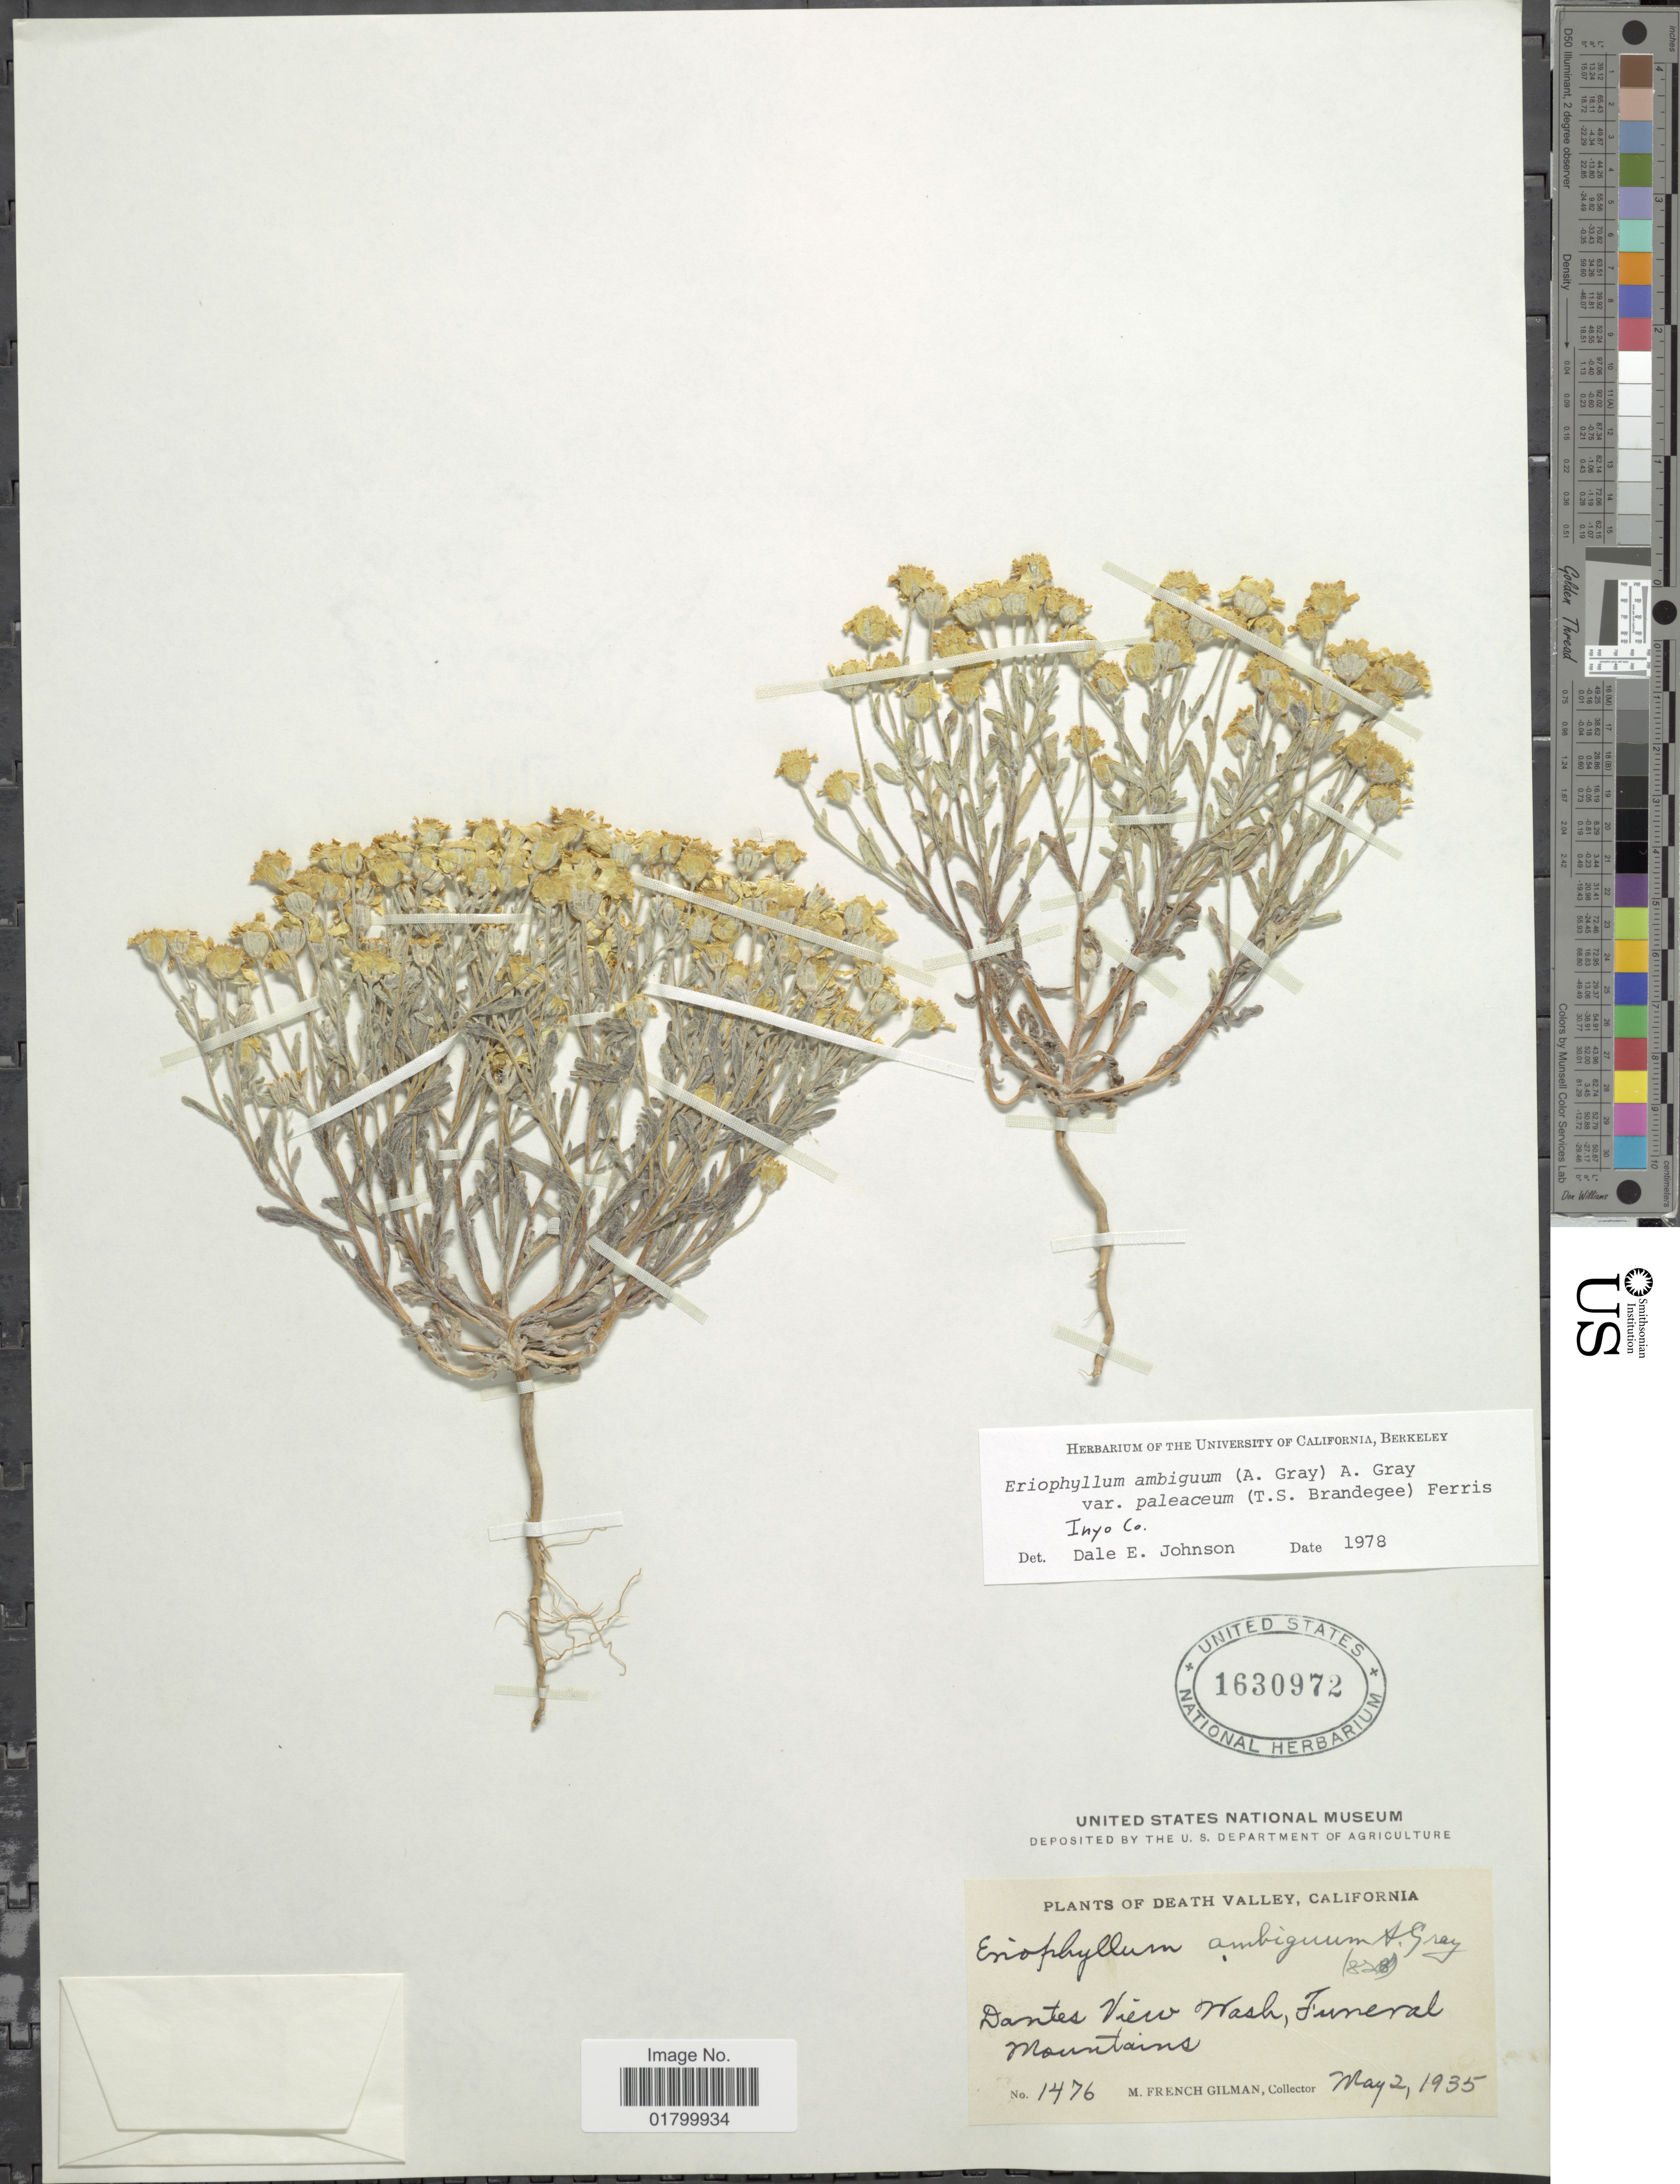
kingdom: Plantae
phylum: Tracheophyta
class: Magnoliopsida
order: Asterales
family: Asteraceae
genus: Eriophyllum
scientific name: Eriophyllum ambiguum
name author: (A. Gray) A. Gray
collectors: M. F. Gilman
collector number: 1476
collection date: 1935-05-02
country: United States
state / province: California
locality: Death Valley, Dantes View Wash, Funeral Mountains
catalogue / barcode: US 1630972